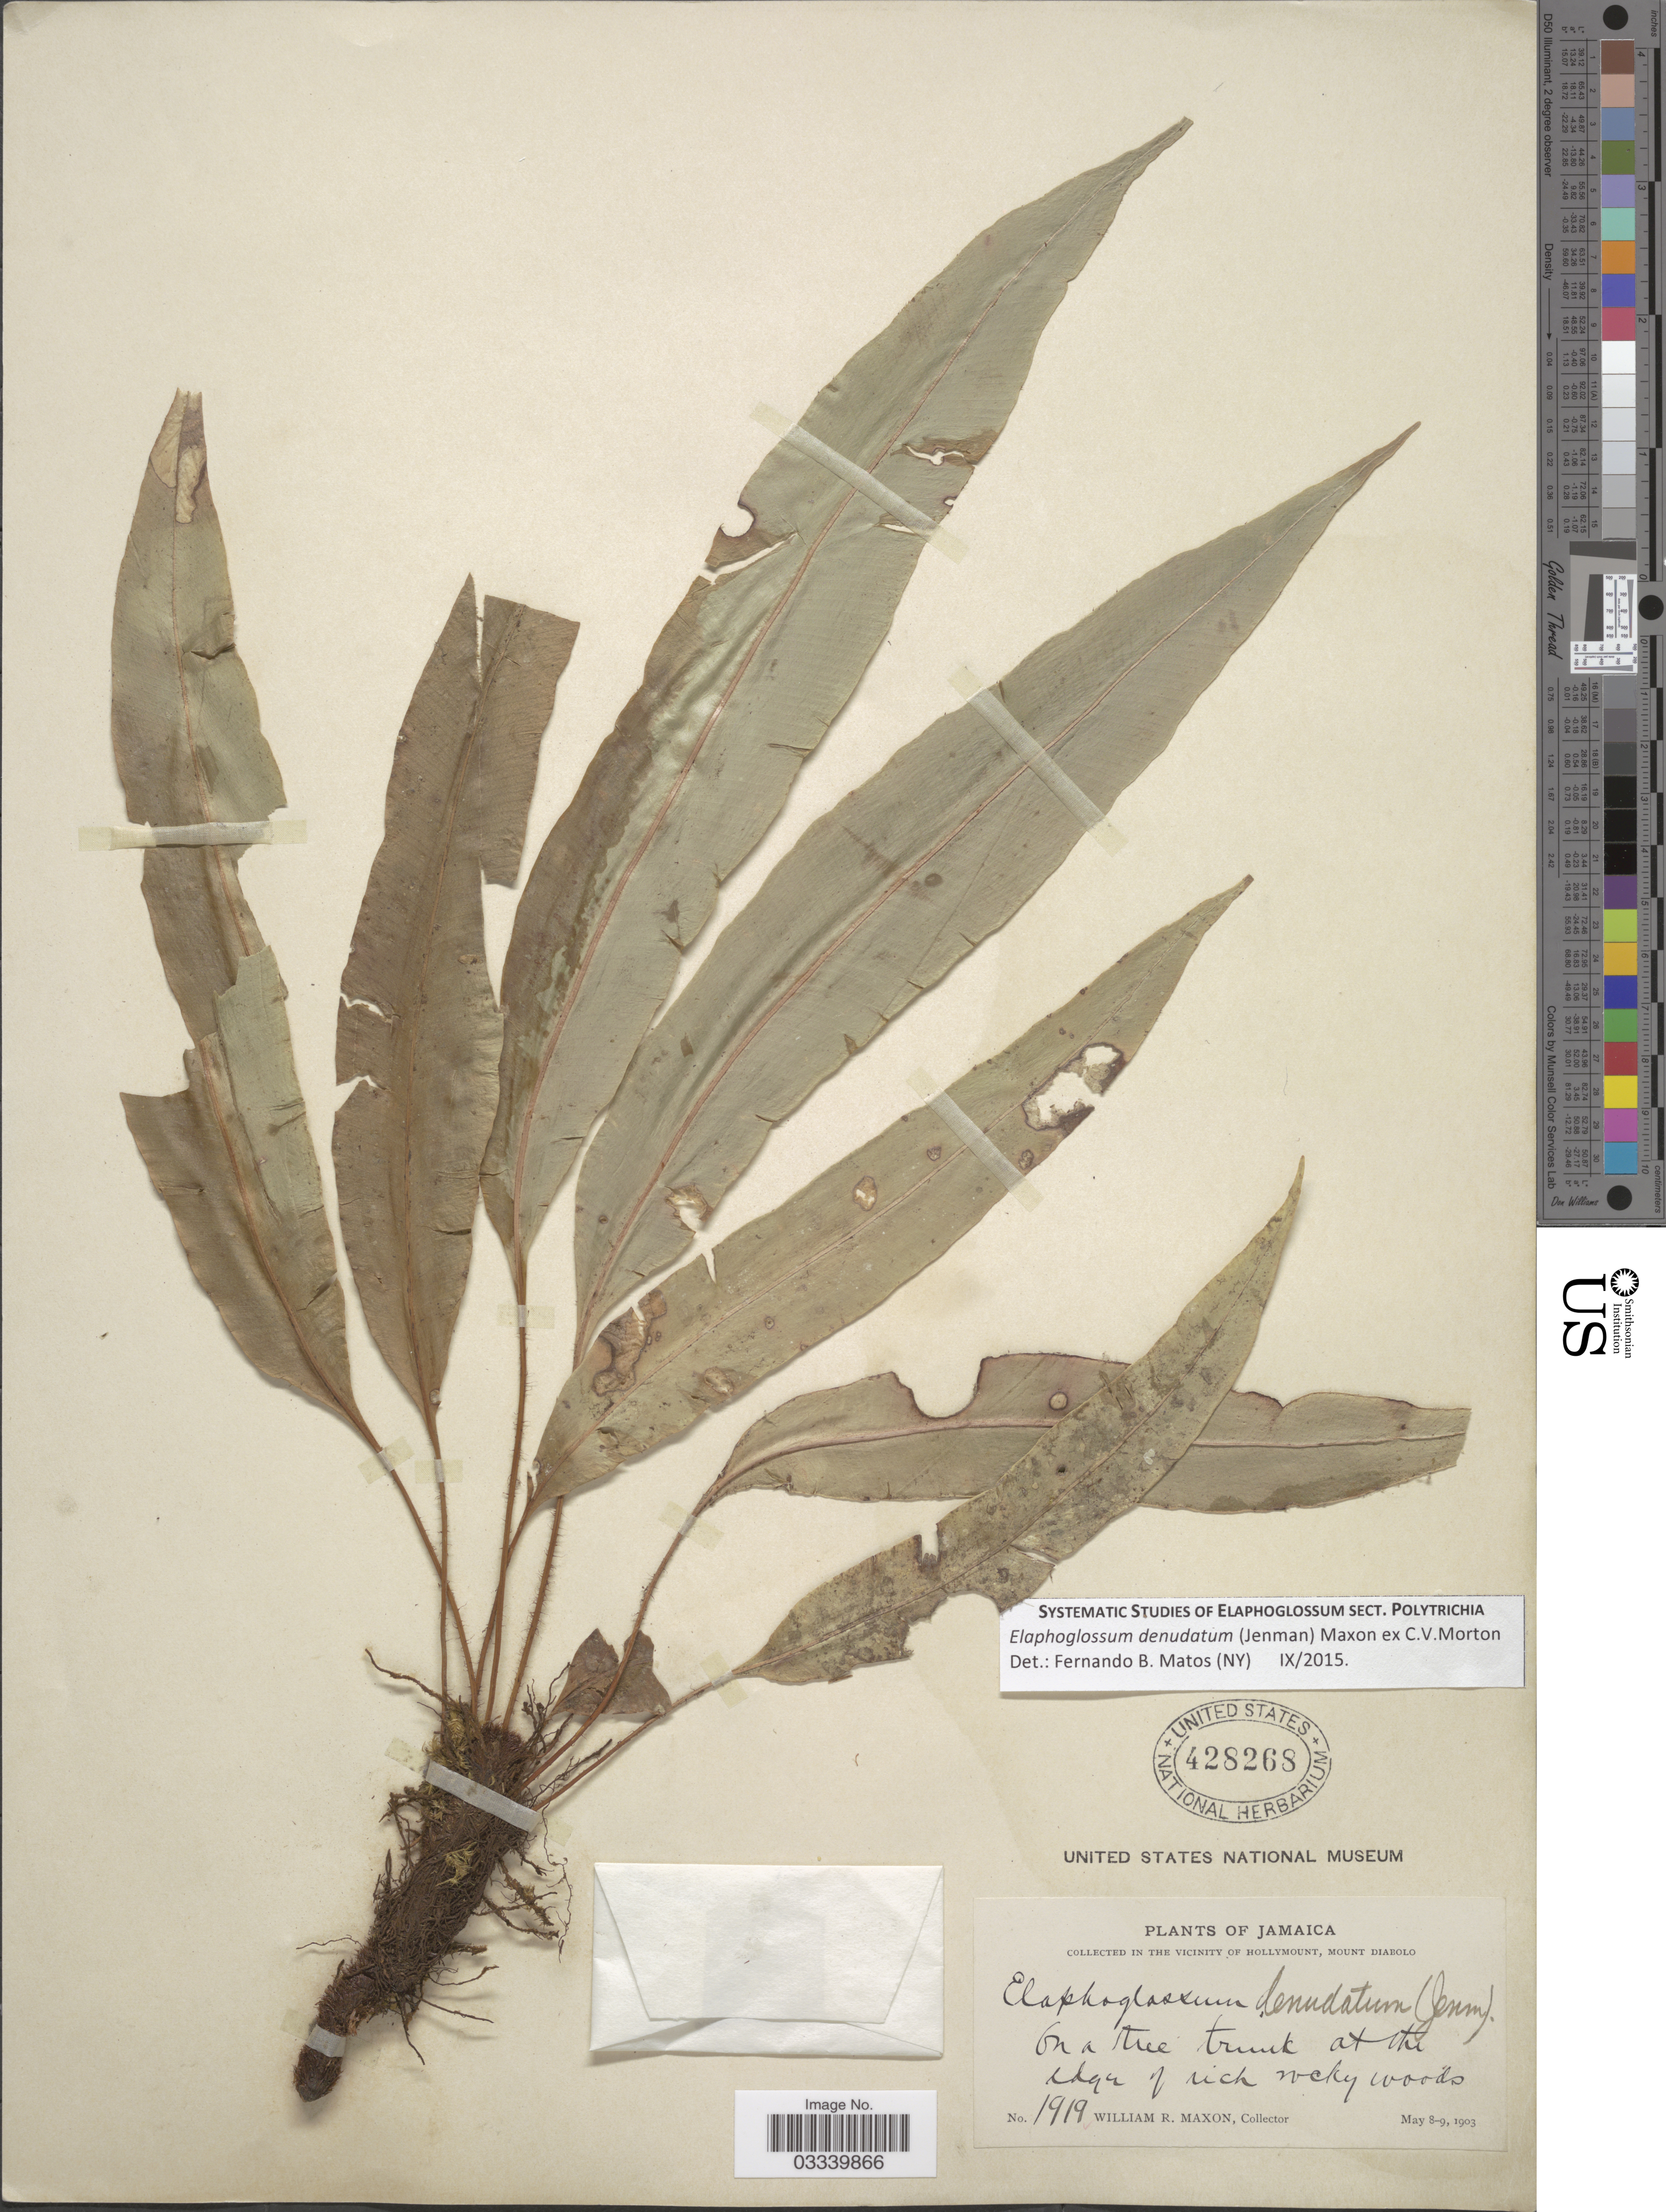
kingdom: Plantae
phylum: Tracheophyta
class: Polypodiopsida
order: Polypodiales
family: Dryopteridaceae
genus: Elaphoglossum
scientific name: Elaphoglossum denudatum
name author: (Jenman) Maxon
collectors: W. R. Maxon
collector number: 1919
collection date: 1903-05-08/1903-05-09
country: Jamaica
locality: In the vicinity of Hollymount, Mount Diabolo.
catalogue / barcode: US 428268